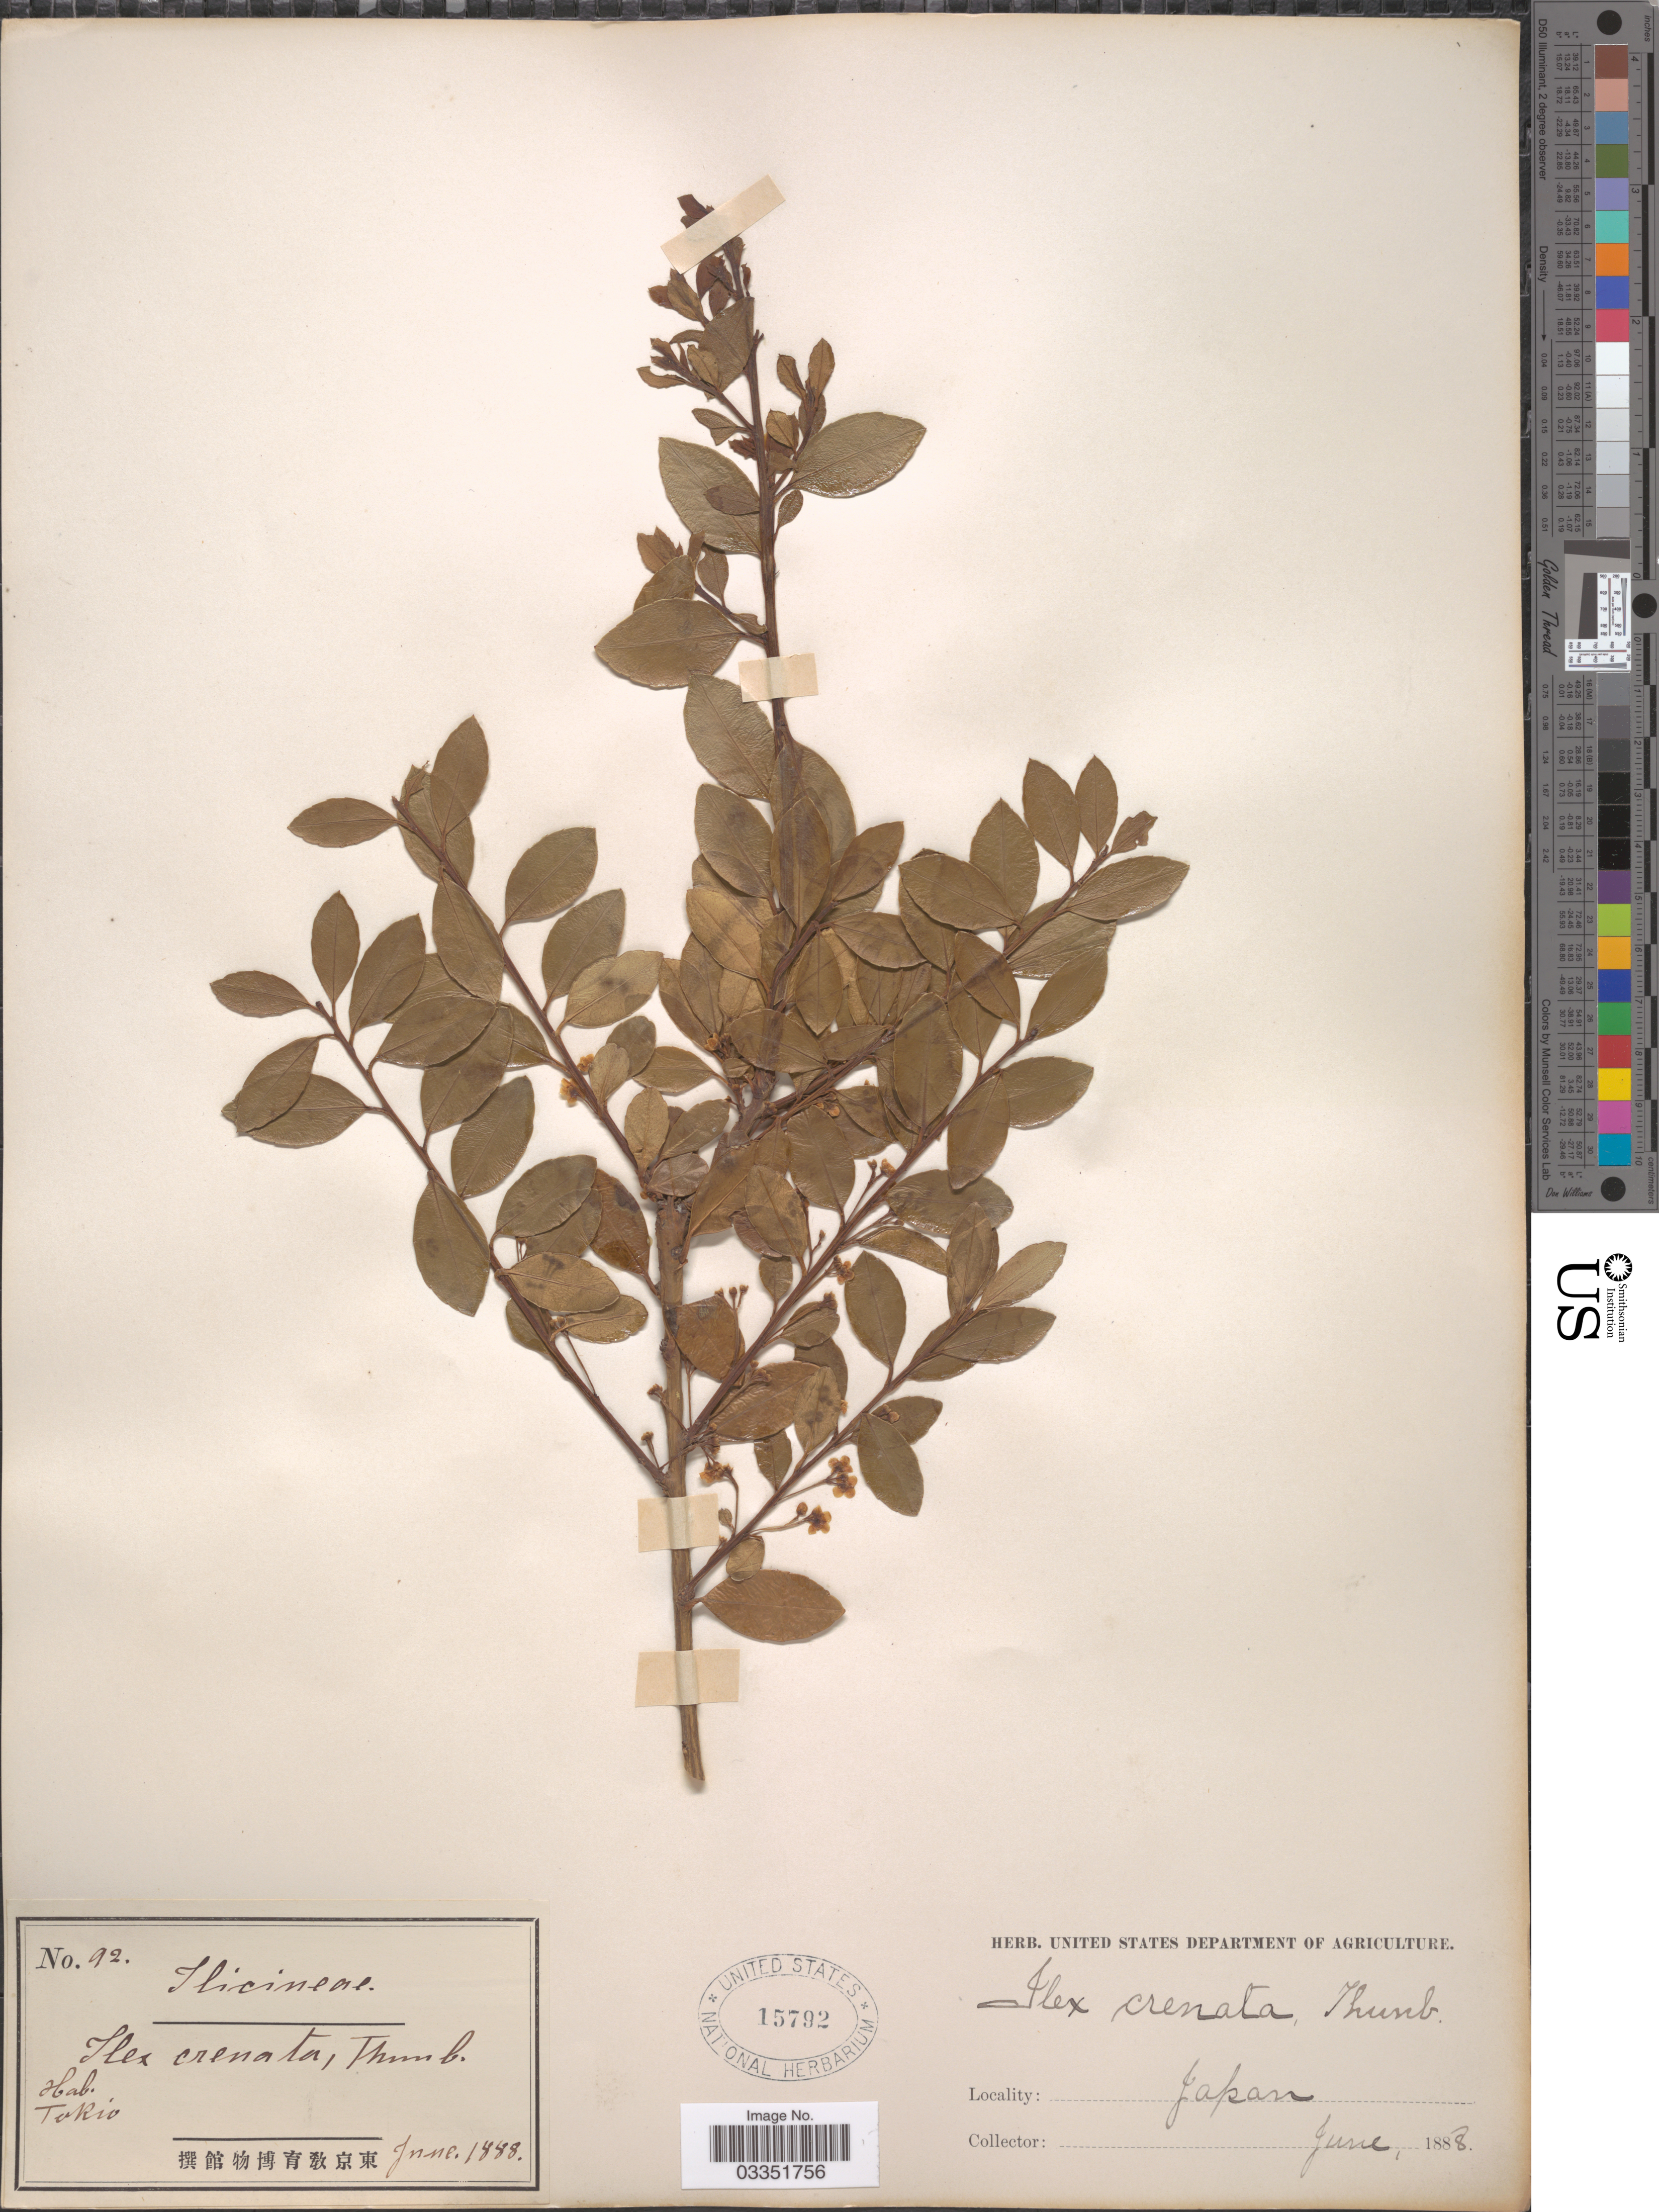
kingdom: Plantae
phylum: Tracheophyta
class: Magnoliopsida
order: Aquifoliales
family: Aquifoliaceae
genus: Ilex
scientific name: Ilex crenata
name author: Thunb.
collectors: Facchini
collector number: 92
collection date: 1888-06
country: Japan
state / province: Tokyo, Federal City of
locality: Tokio.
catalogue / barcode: US 15792